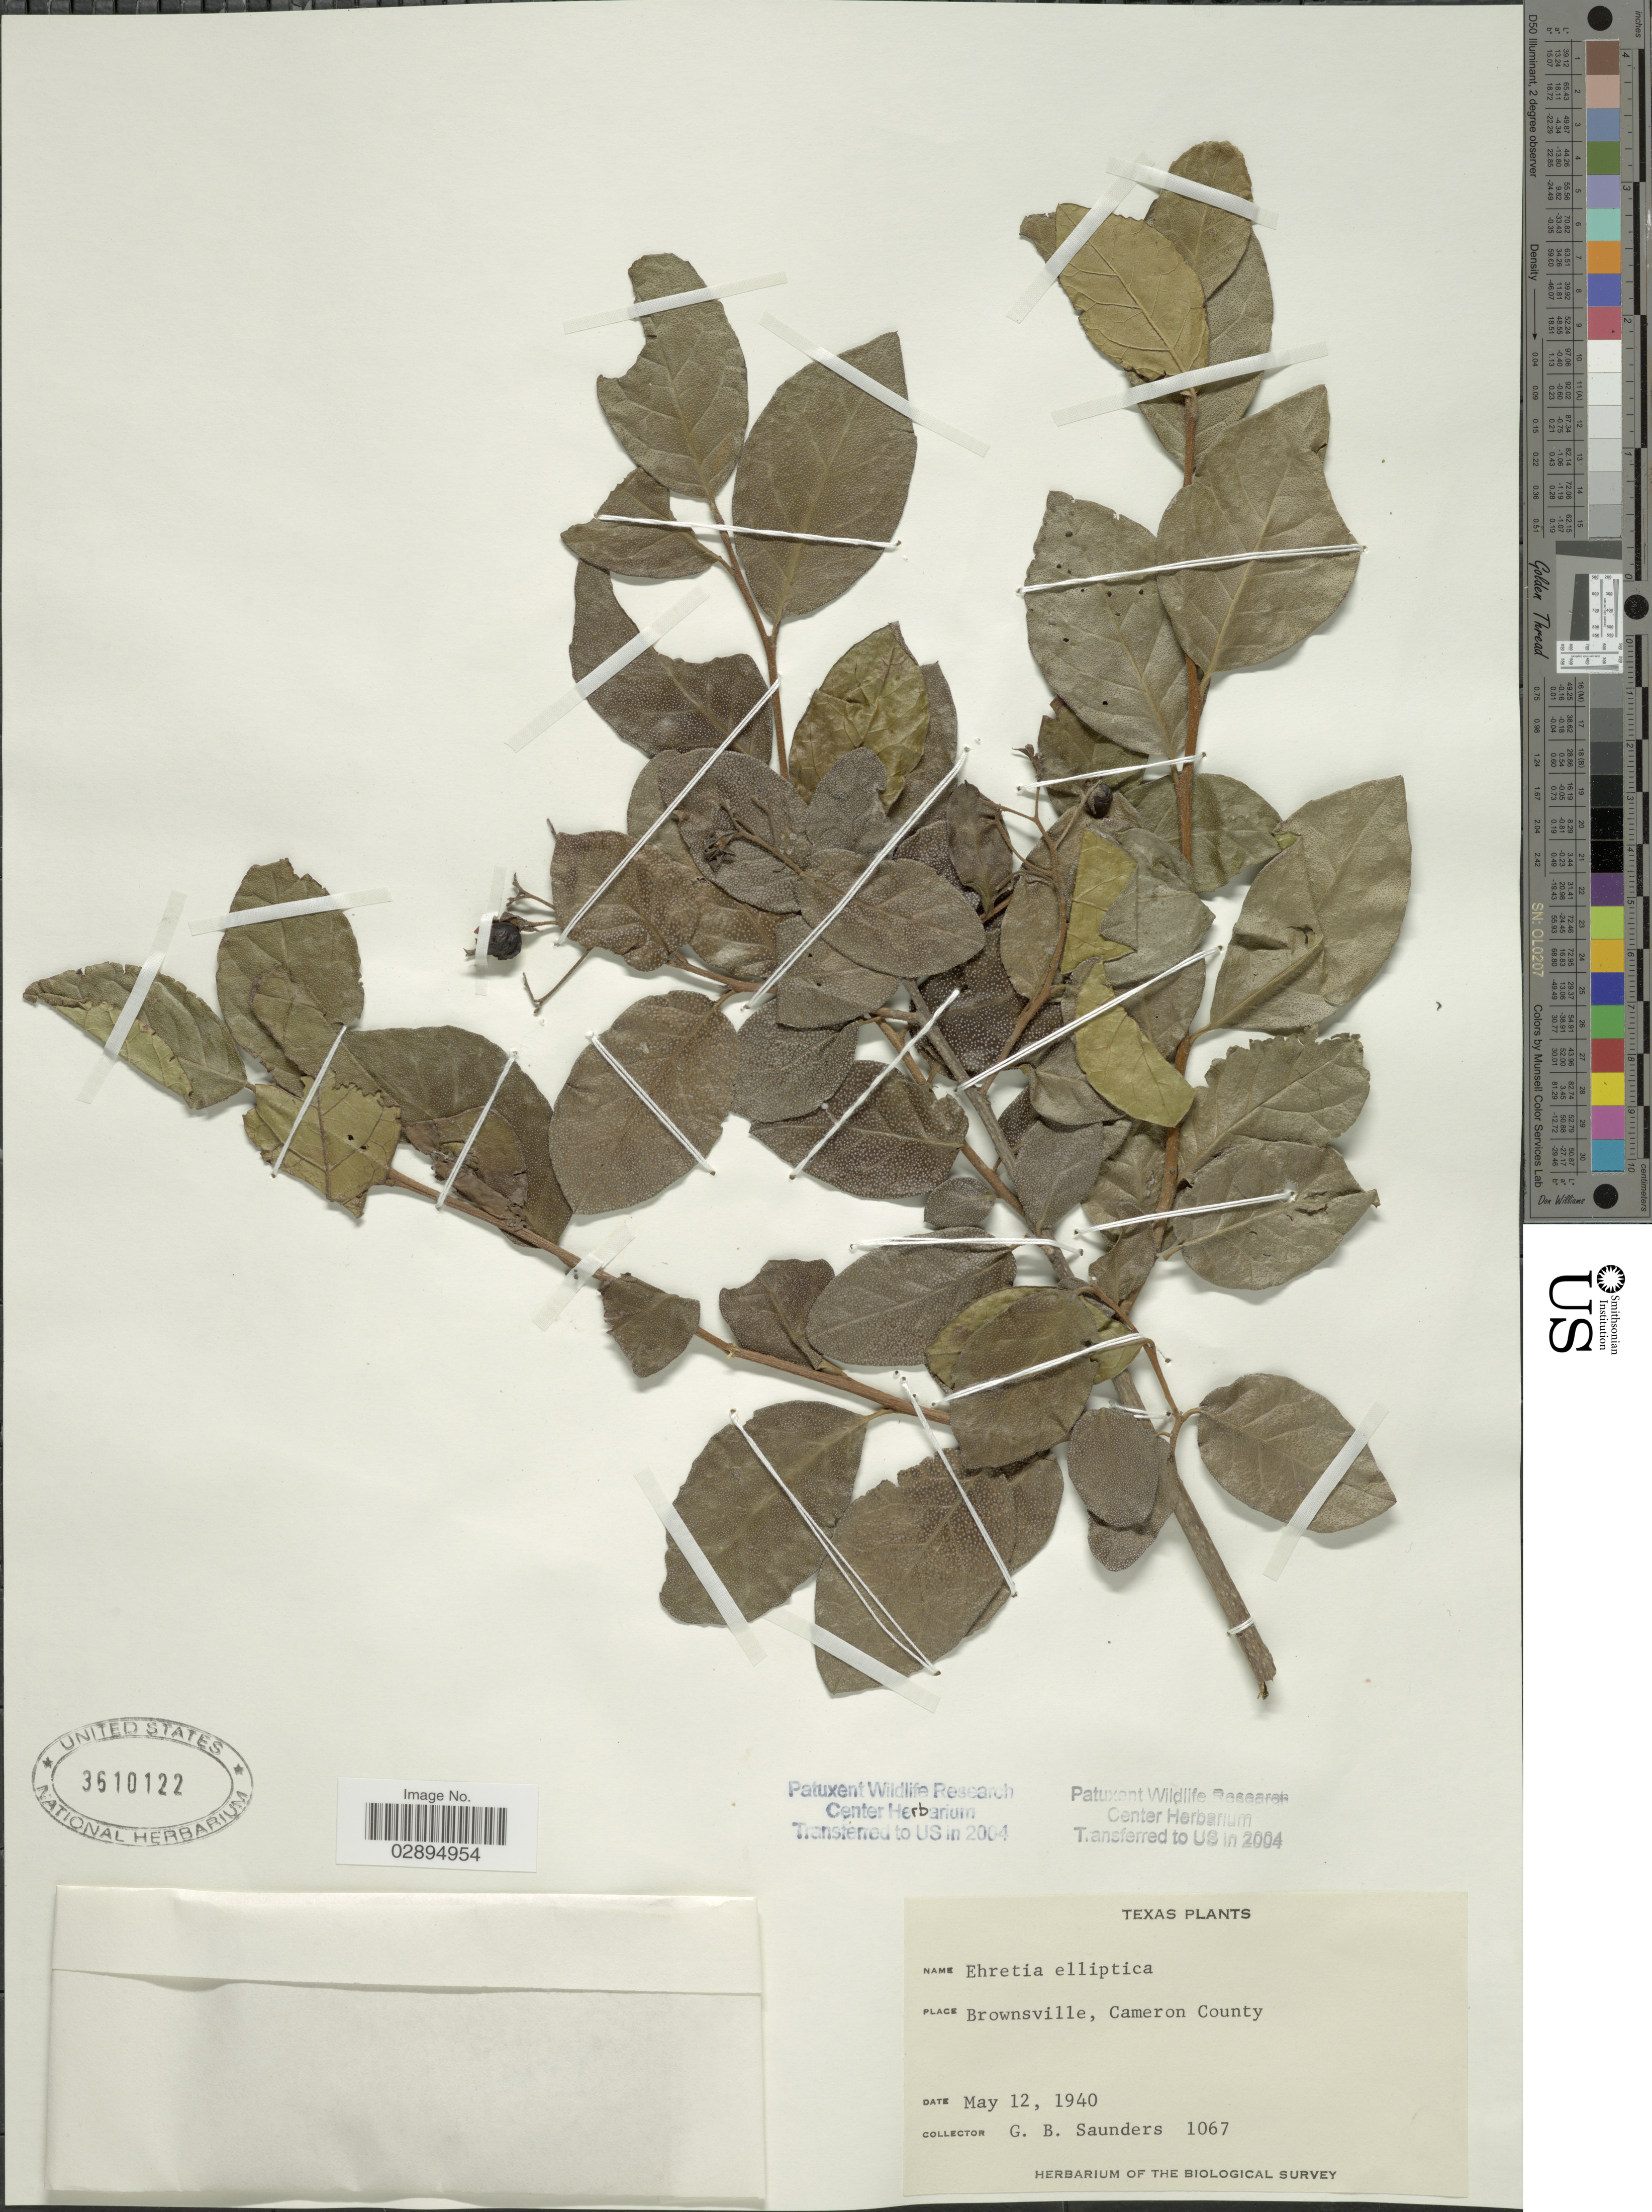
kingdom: Plantae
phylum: Tracheophyta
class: Magnoliopsida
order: Boraginales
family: Ehretiaceae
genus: Ehretia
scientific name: Ehretia anacua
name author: (Terán & Berland.) I.M. Johnst.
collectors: G. B. Saunders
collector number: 1067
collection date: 1940-05-12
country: United States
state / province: Texas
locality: Brownsville, Cameron County.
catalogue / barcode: US 3610122